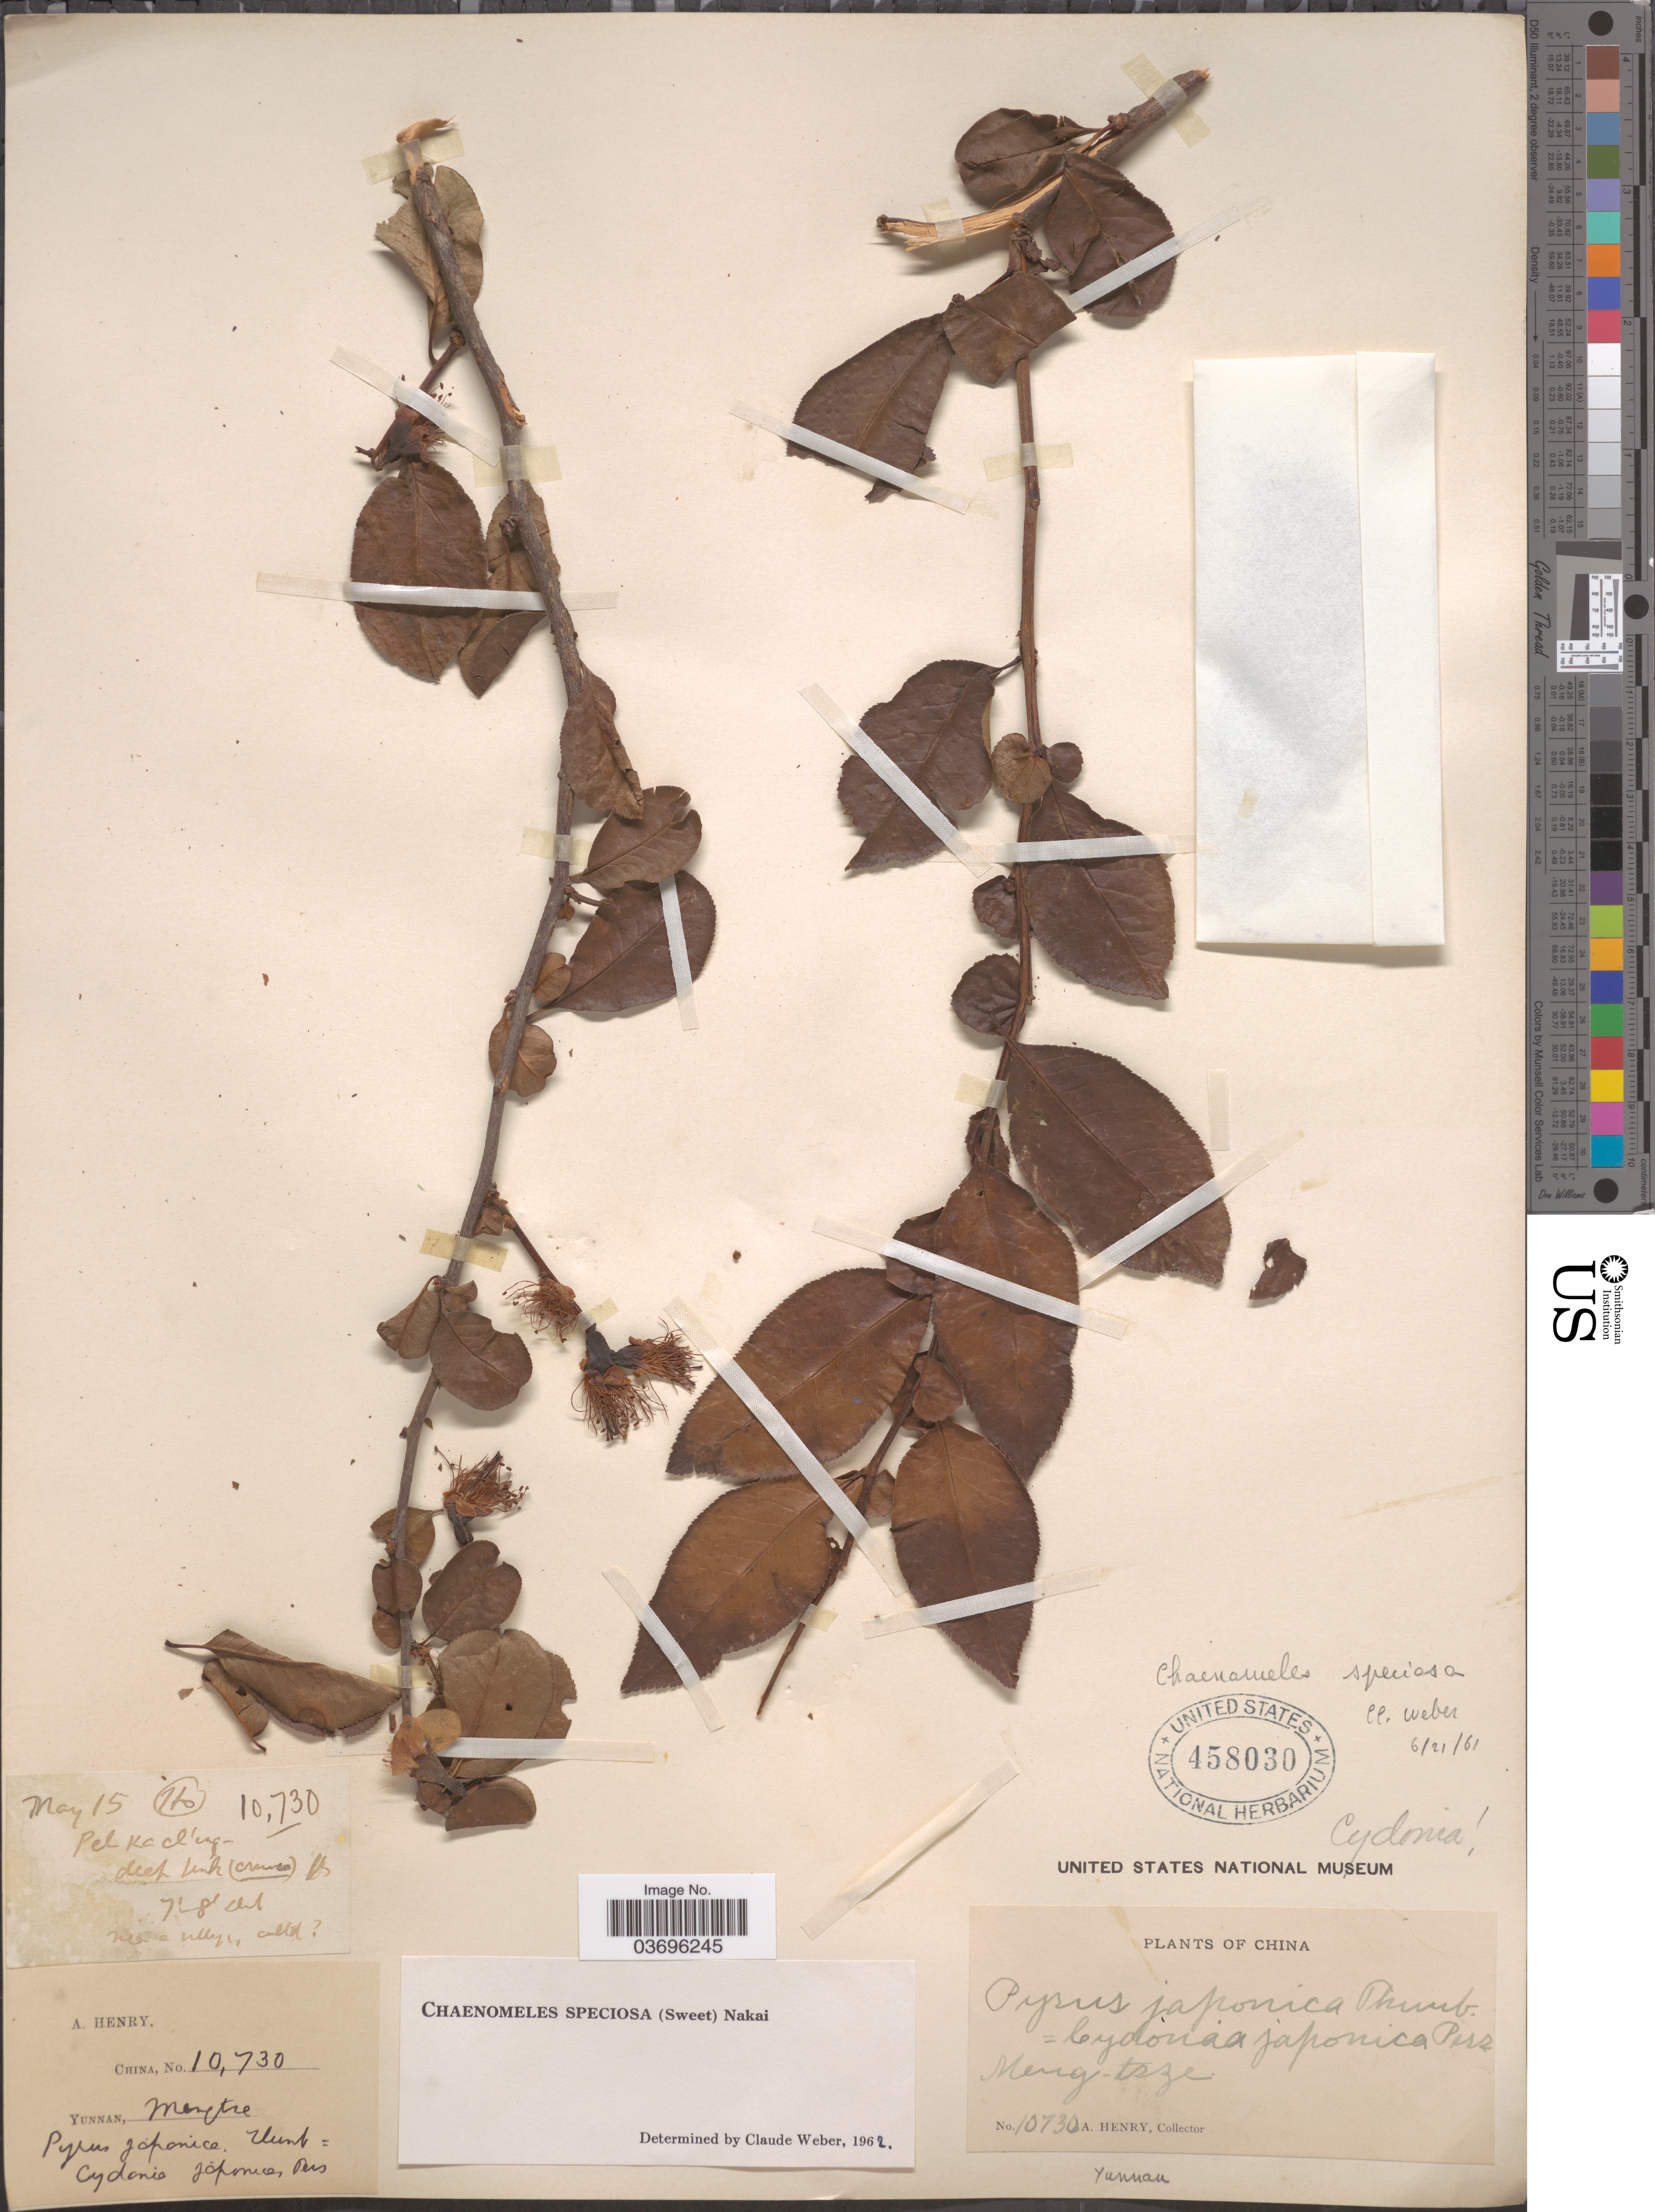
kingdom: Plantae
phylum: Tracheophyta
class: Magnoliopsida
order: Rosales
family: Rosaceae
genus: Chaenomeles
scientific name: Chaenomeles speciosa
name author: (Sweet) Nakai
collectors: A. Henry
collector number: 10730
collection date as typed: Transcribed d/m/y: /5/15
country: China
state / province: Yunnan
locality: Meng-tsze.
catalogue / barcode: US 458030